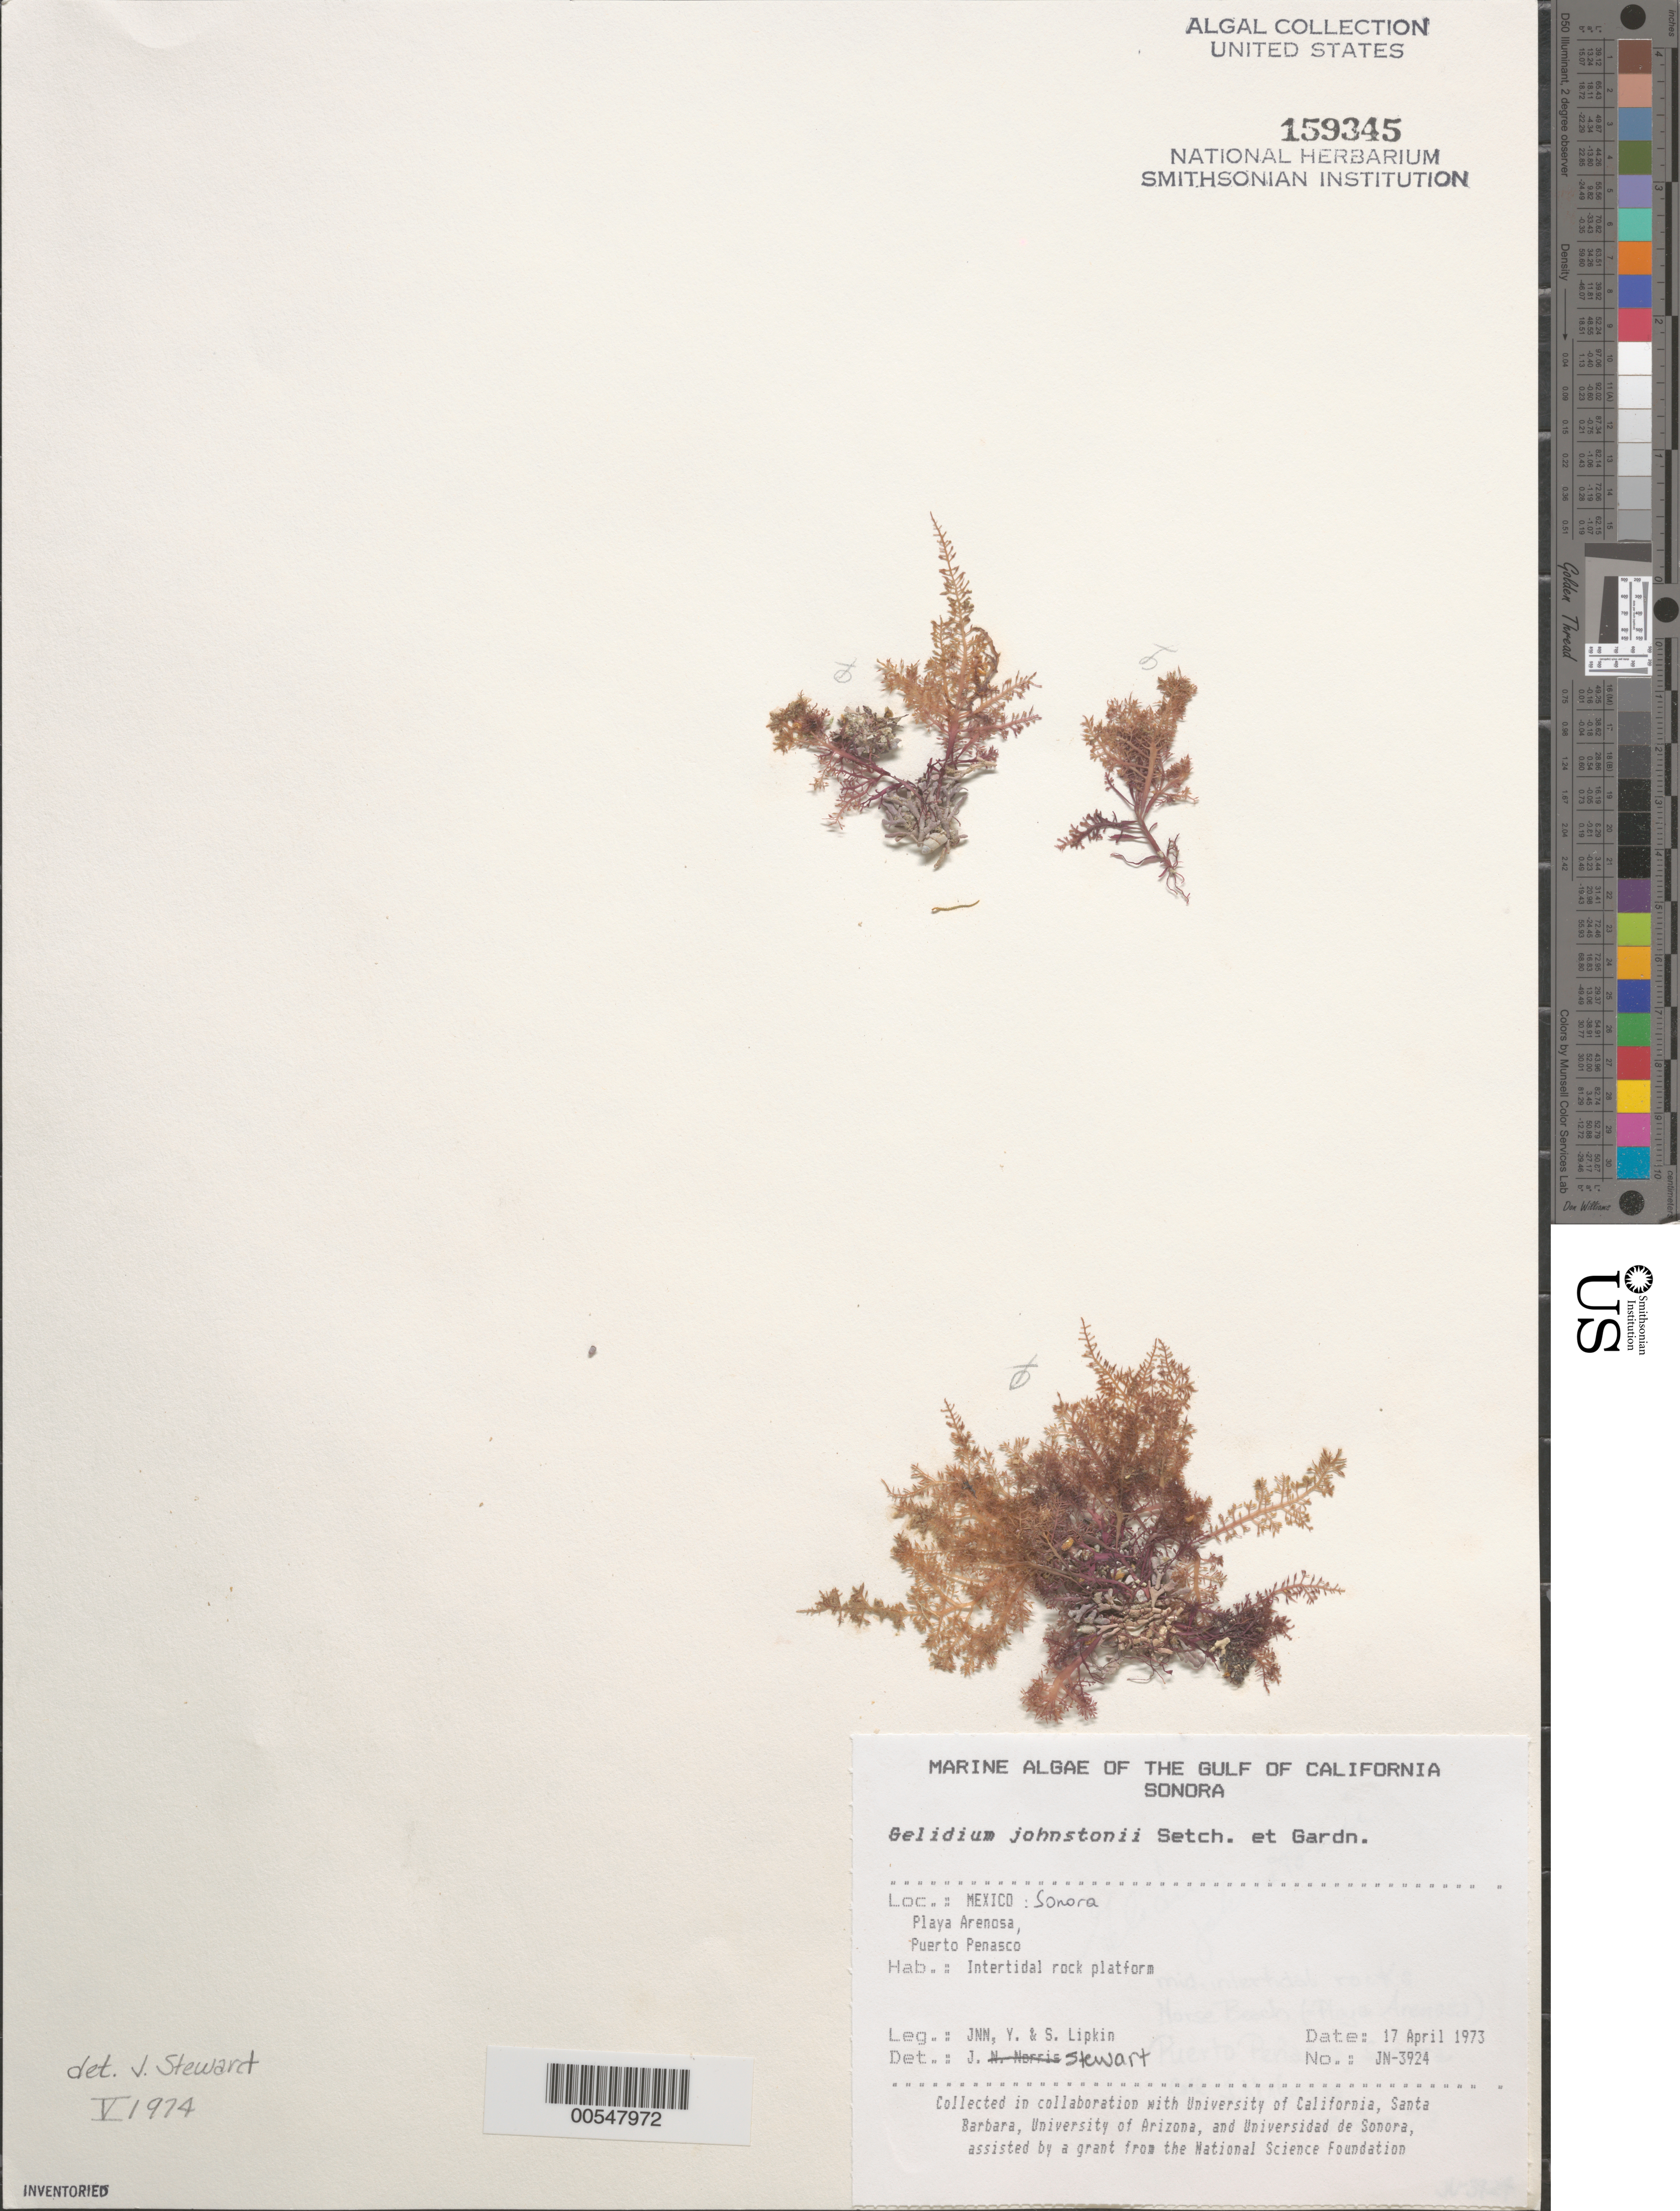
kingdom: Plantae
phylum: Rhodophyta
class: Florideophyceae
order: Gelidiales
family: Gelidiaceae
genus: Gelidium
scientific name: Gelidium johnstonii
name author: Setchell & N.L. Gardner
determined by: Stewart, J.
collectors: J. N. Norris, Y. Lipkin & S. Lipkin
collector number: JN-3924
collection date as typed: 17 Apr 1973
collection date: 1973-04-17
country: Mexico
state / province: Sonora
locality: Playa Arenosa, Puerto Penasco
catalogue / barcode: US 159345